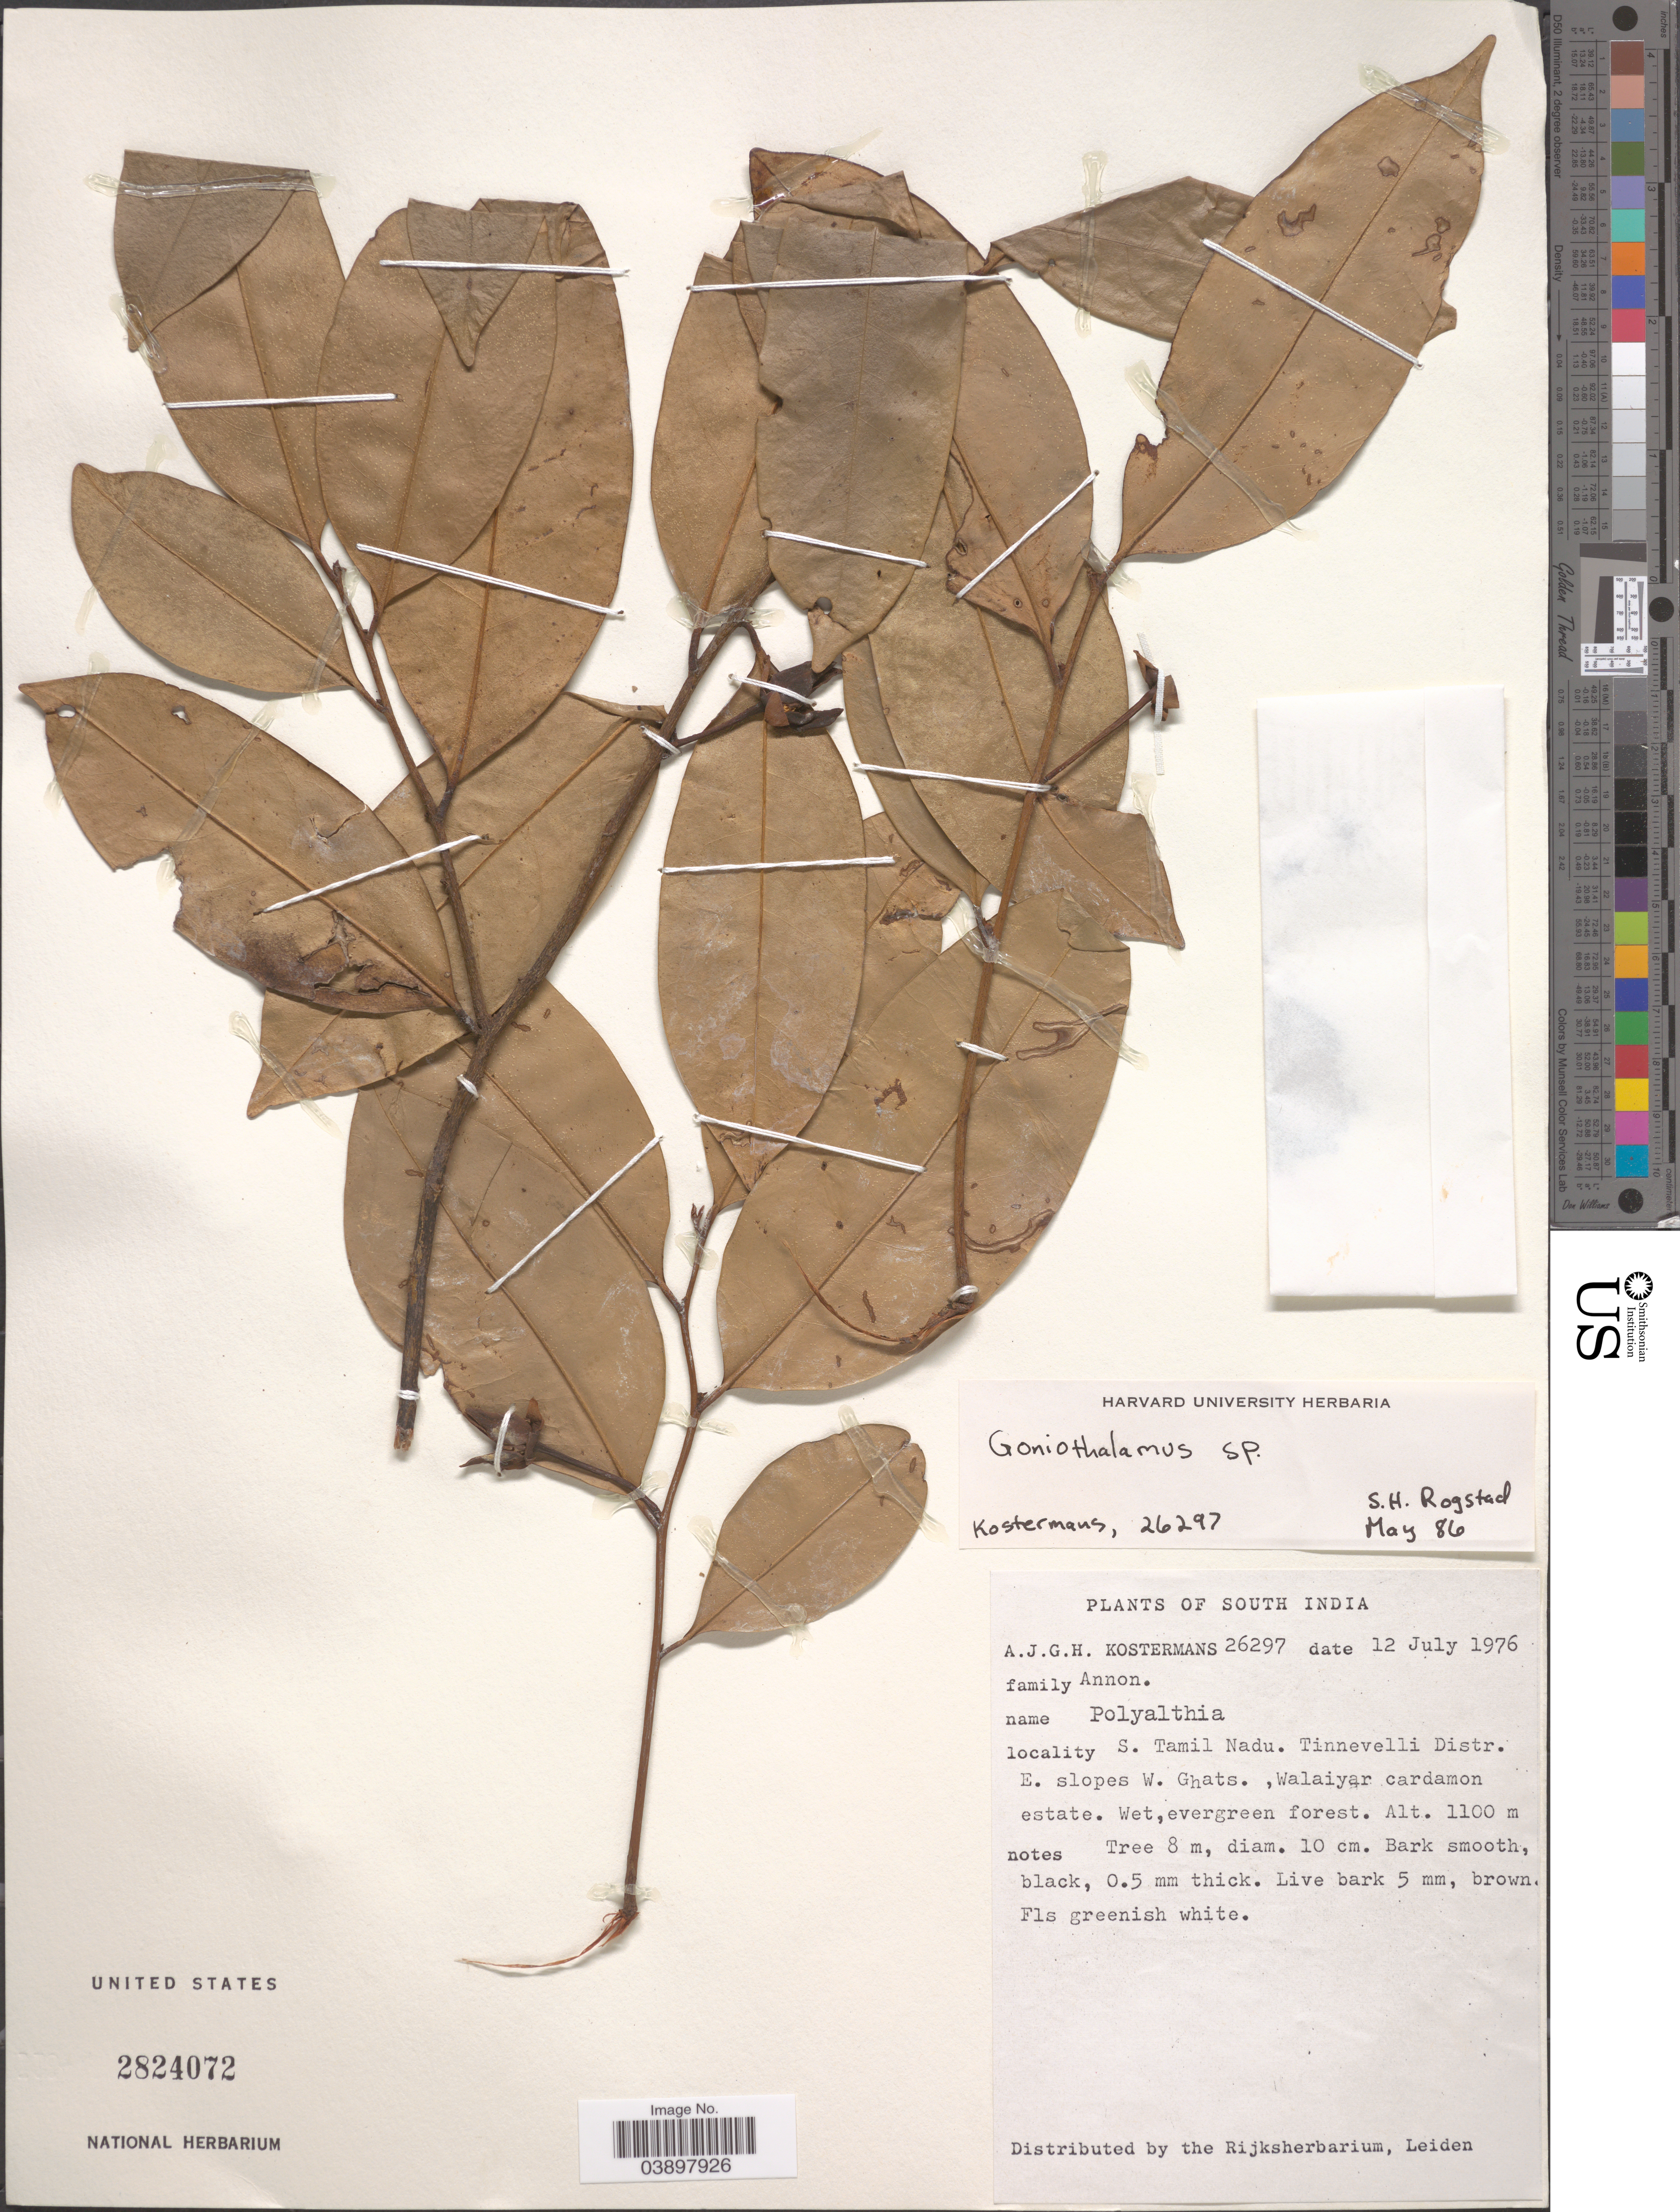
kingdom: Plantae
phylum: Tracheophyta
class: Magnoliopsida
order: Magnoliales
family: Annonaceae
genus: Goniothalamus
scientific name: Goniothalamus sp.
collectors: A. J. G. Kostermans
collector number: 26297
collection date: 1976-07-12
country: India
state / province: Tamil Nadu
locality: South India. S. Tamil Nadu. Tinnevelli Distr. E. slopes W. Ghats., Walaiyar cardamon estate.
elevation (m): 1100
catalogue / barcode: US 2824072